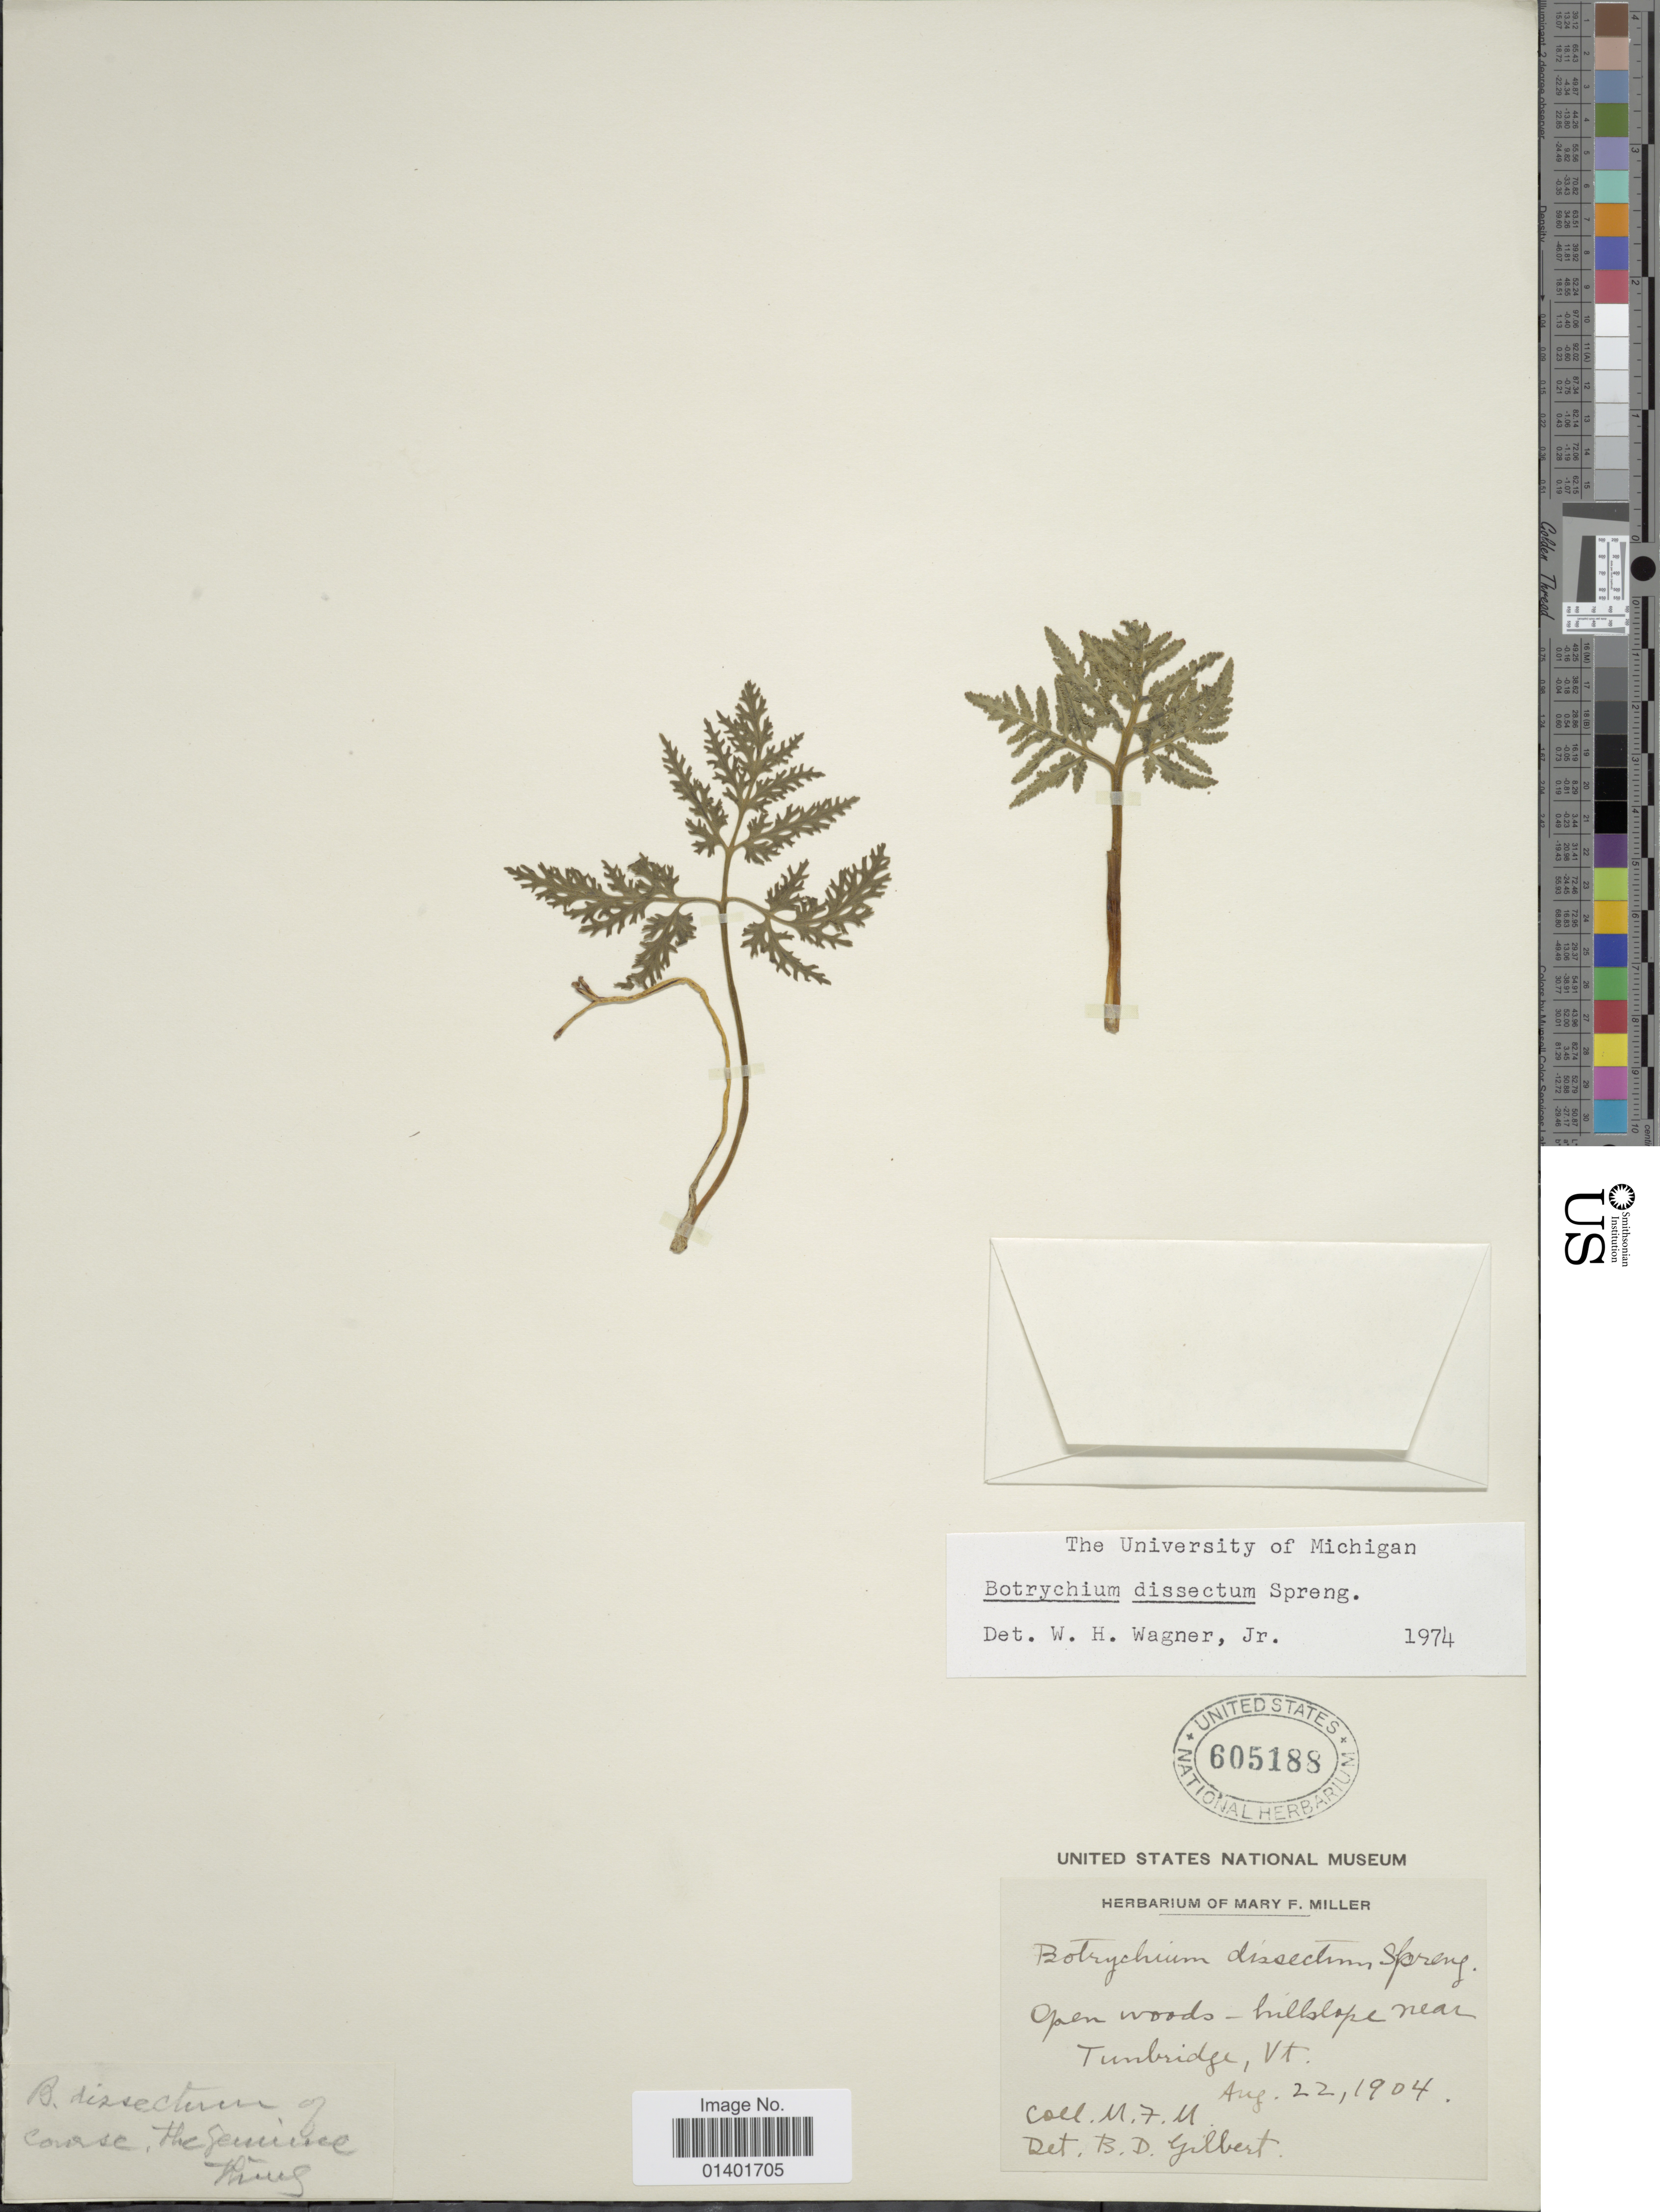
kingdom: Plantae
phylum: Tracheophyta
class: Polypodiopsida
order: Ophioglossales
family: Ophioglossaceae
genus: Botrychium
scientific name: Botrychium dissectum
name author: Spreng.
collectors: M. F. Miller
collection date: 1904-08-22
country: United States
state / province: Vermont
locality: Open woods-hillslope near Tunbridge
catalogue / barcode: US 605188